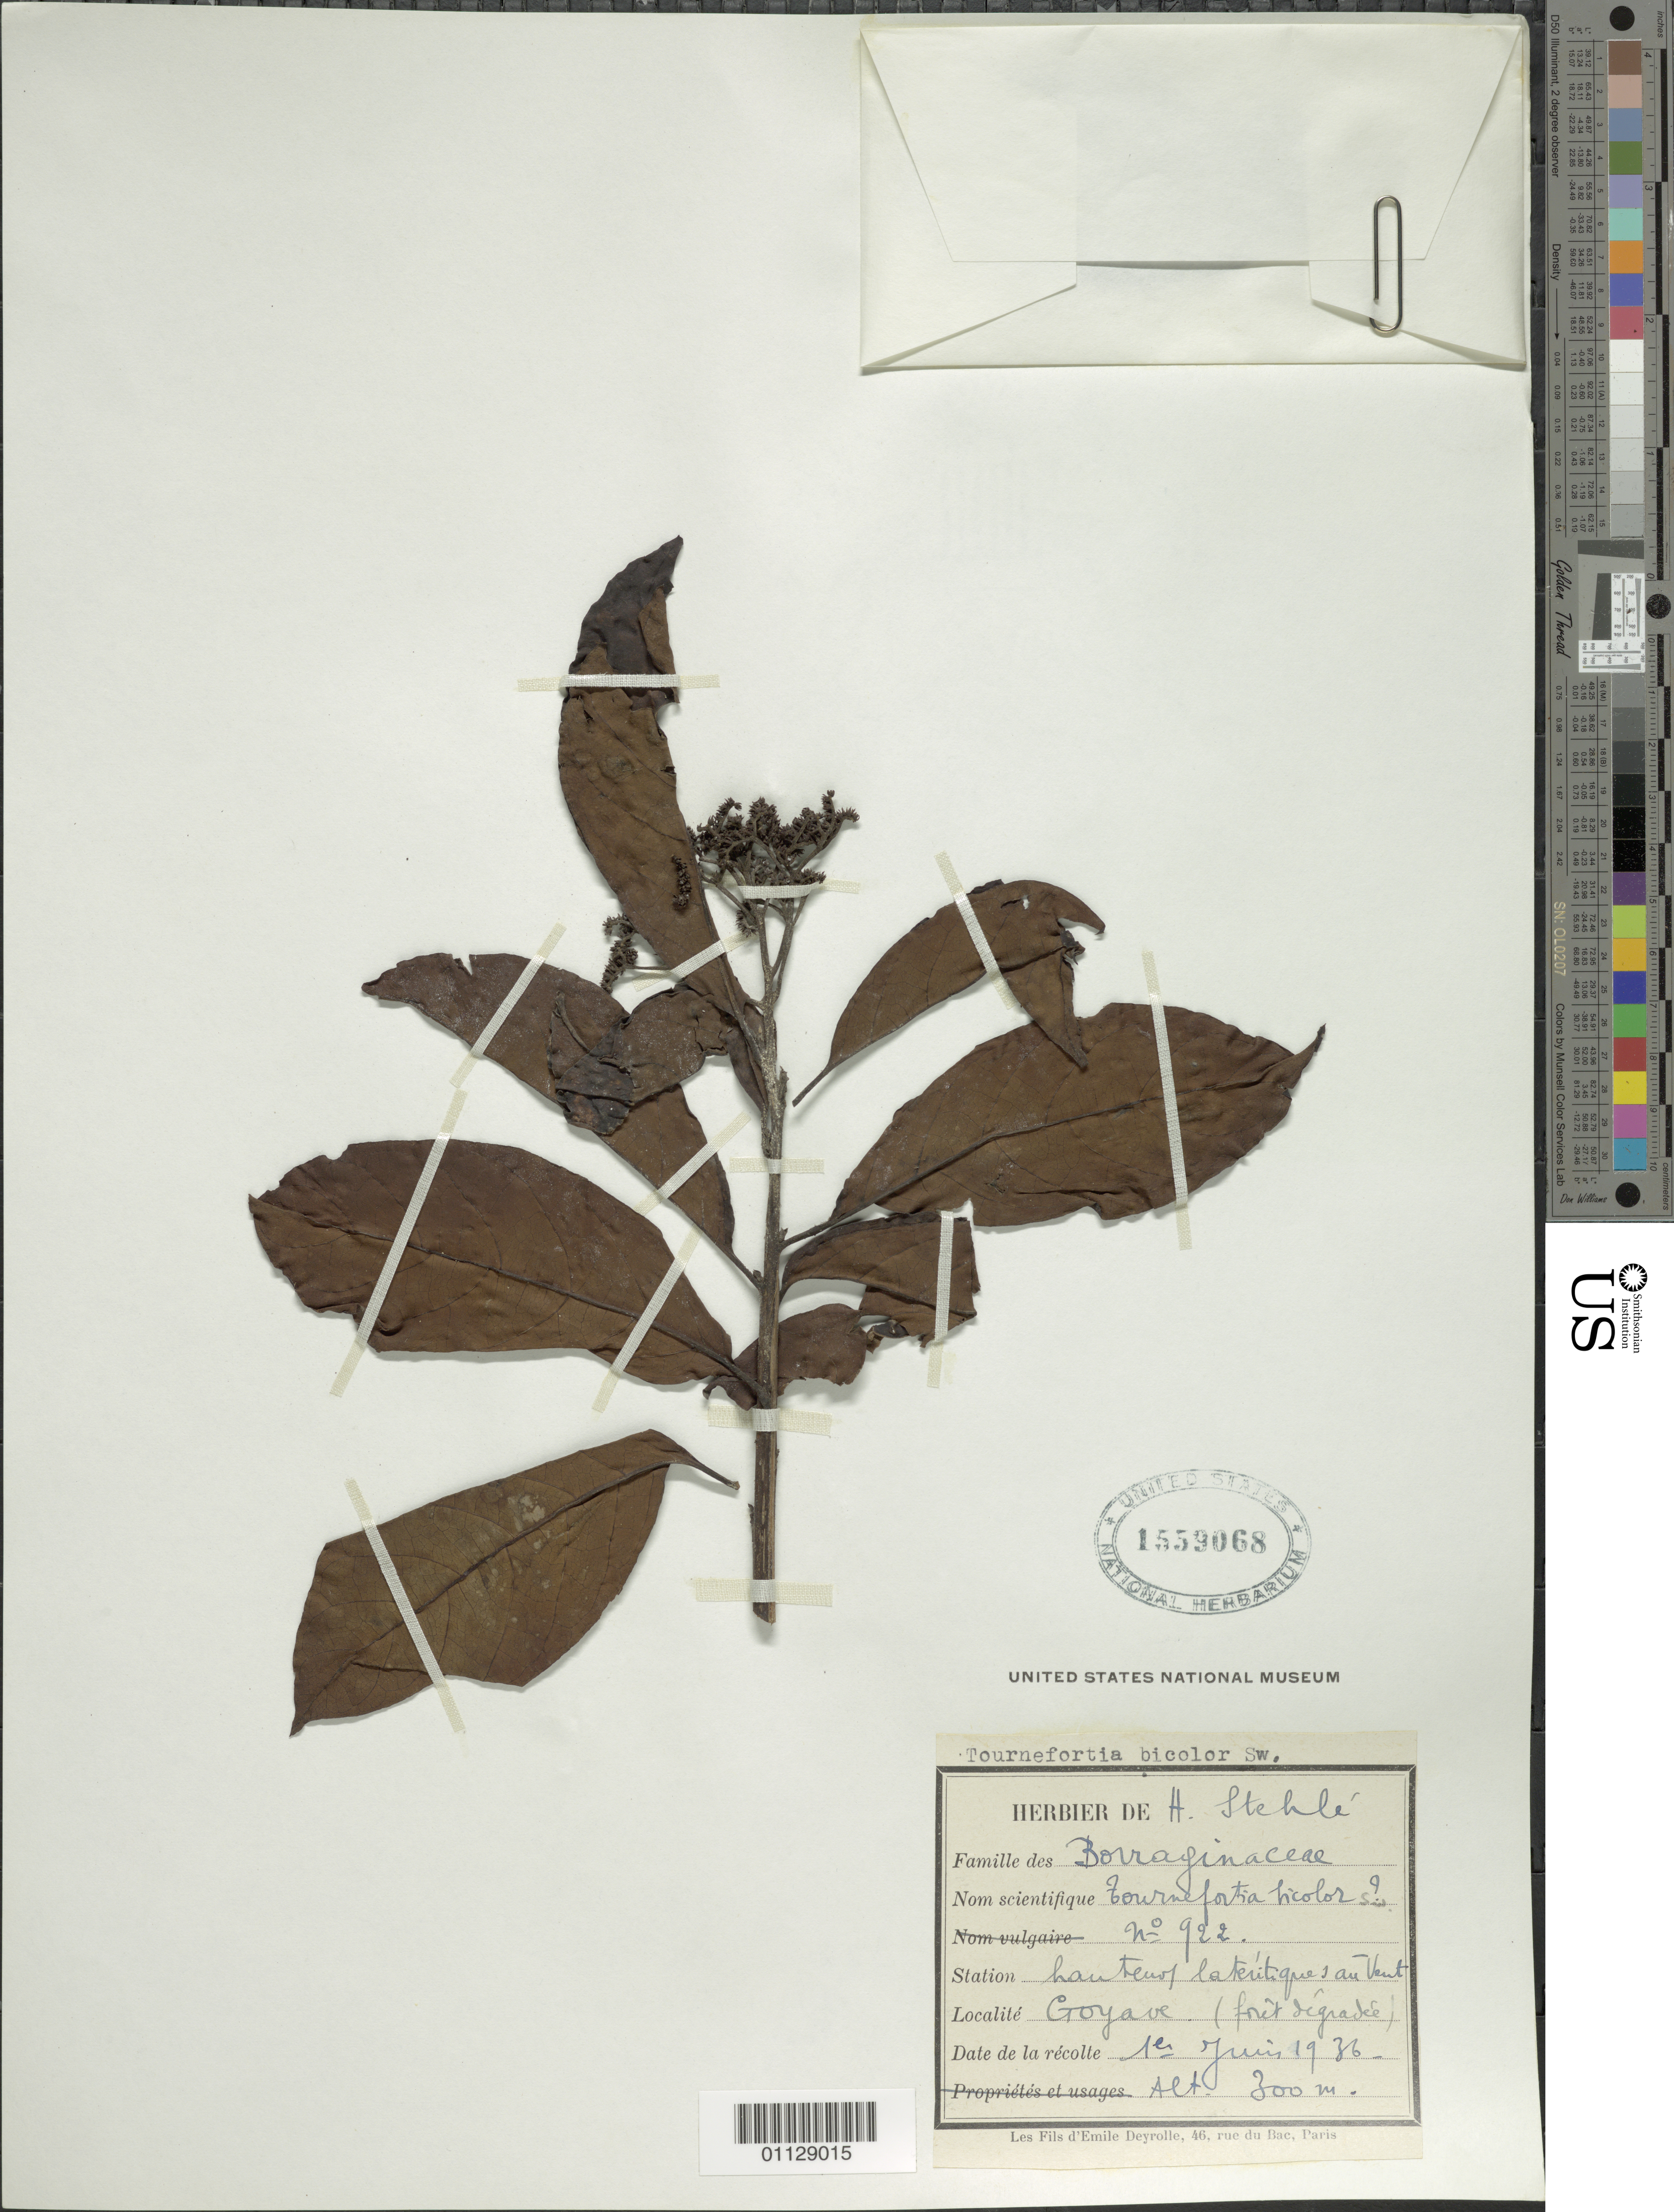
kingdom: Plantae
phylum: Tracheophyta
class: Magnoliopsida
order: Boraginales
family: Heliotropiaceae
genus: Tournefortia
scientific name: Tournefortia bicolor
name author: Sw.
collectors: H. Stehlé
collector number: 922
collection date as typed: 01 Jun 1936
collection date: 1936-06-01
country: Guadeloupe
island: Basse-Terre I.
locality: Goyave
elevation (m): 300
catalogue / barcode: US 1559068